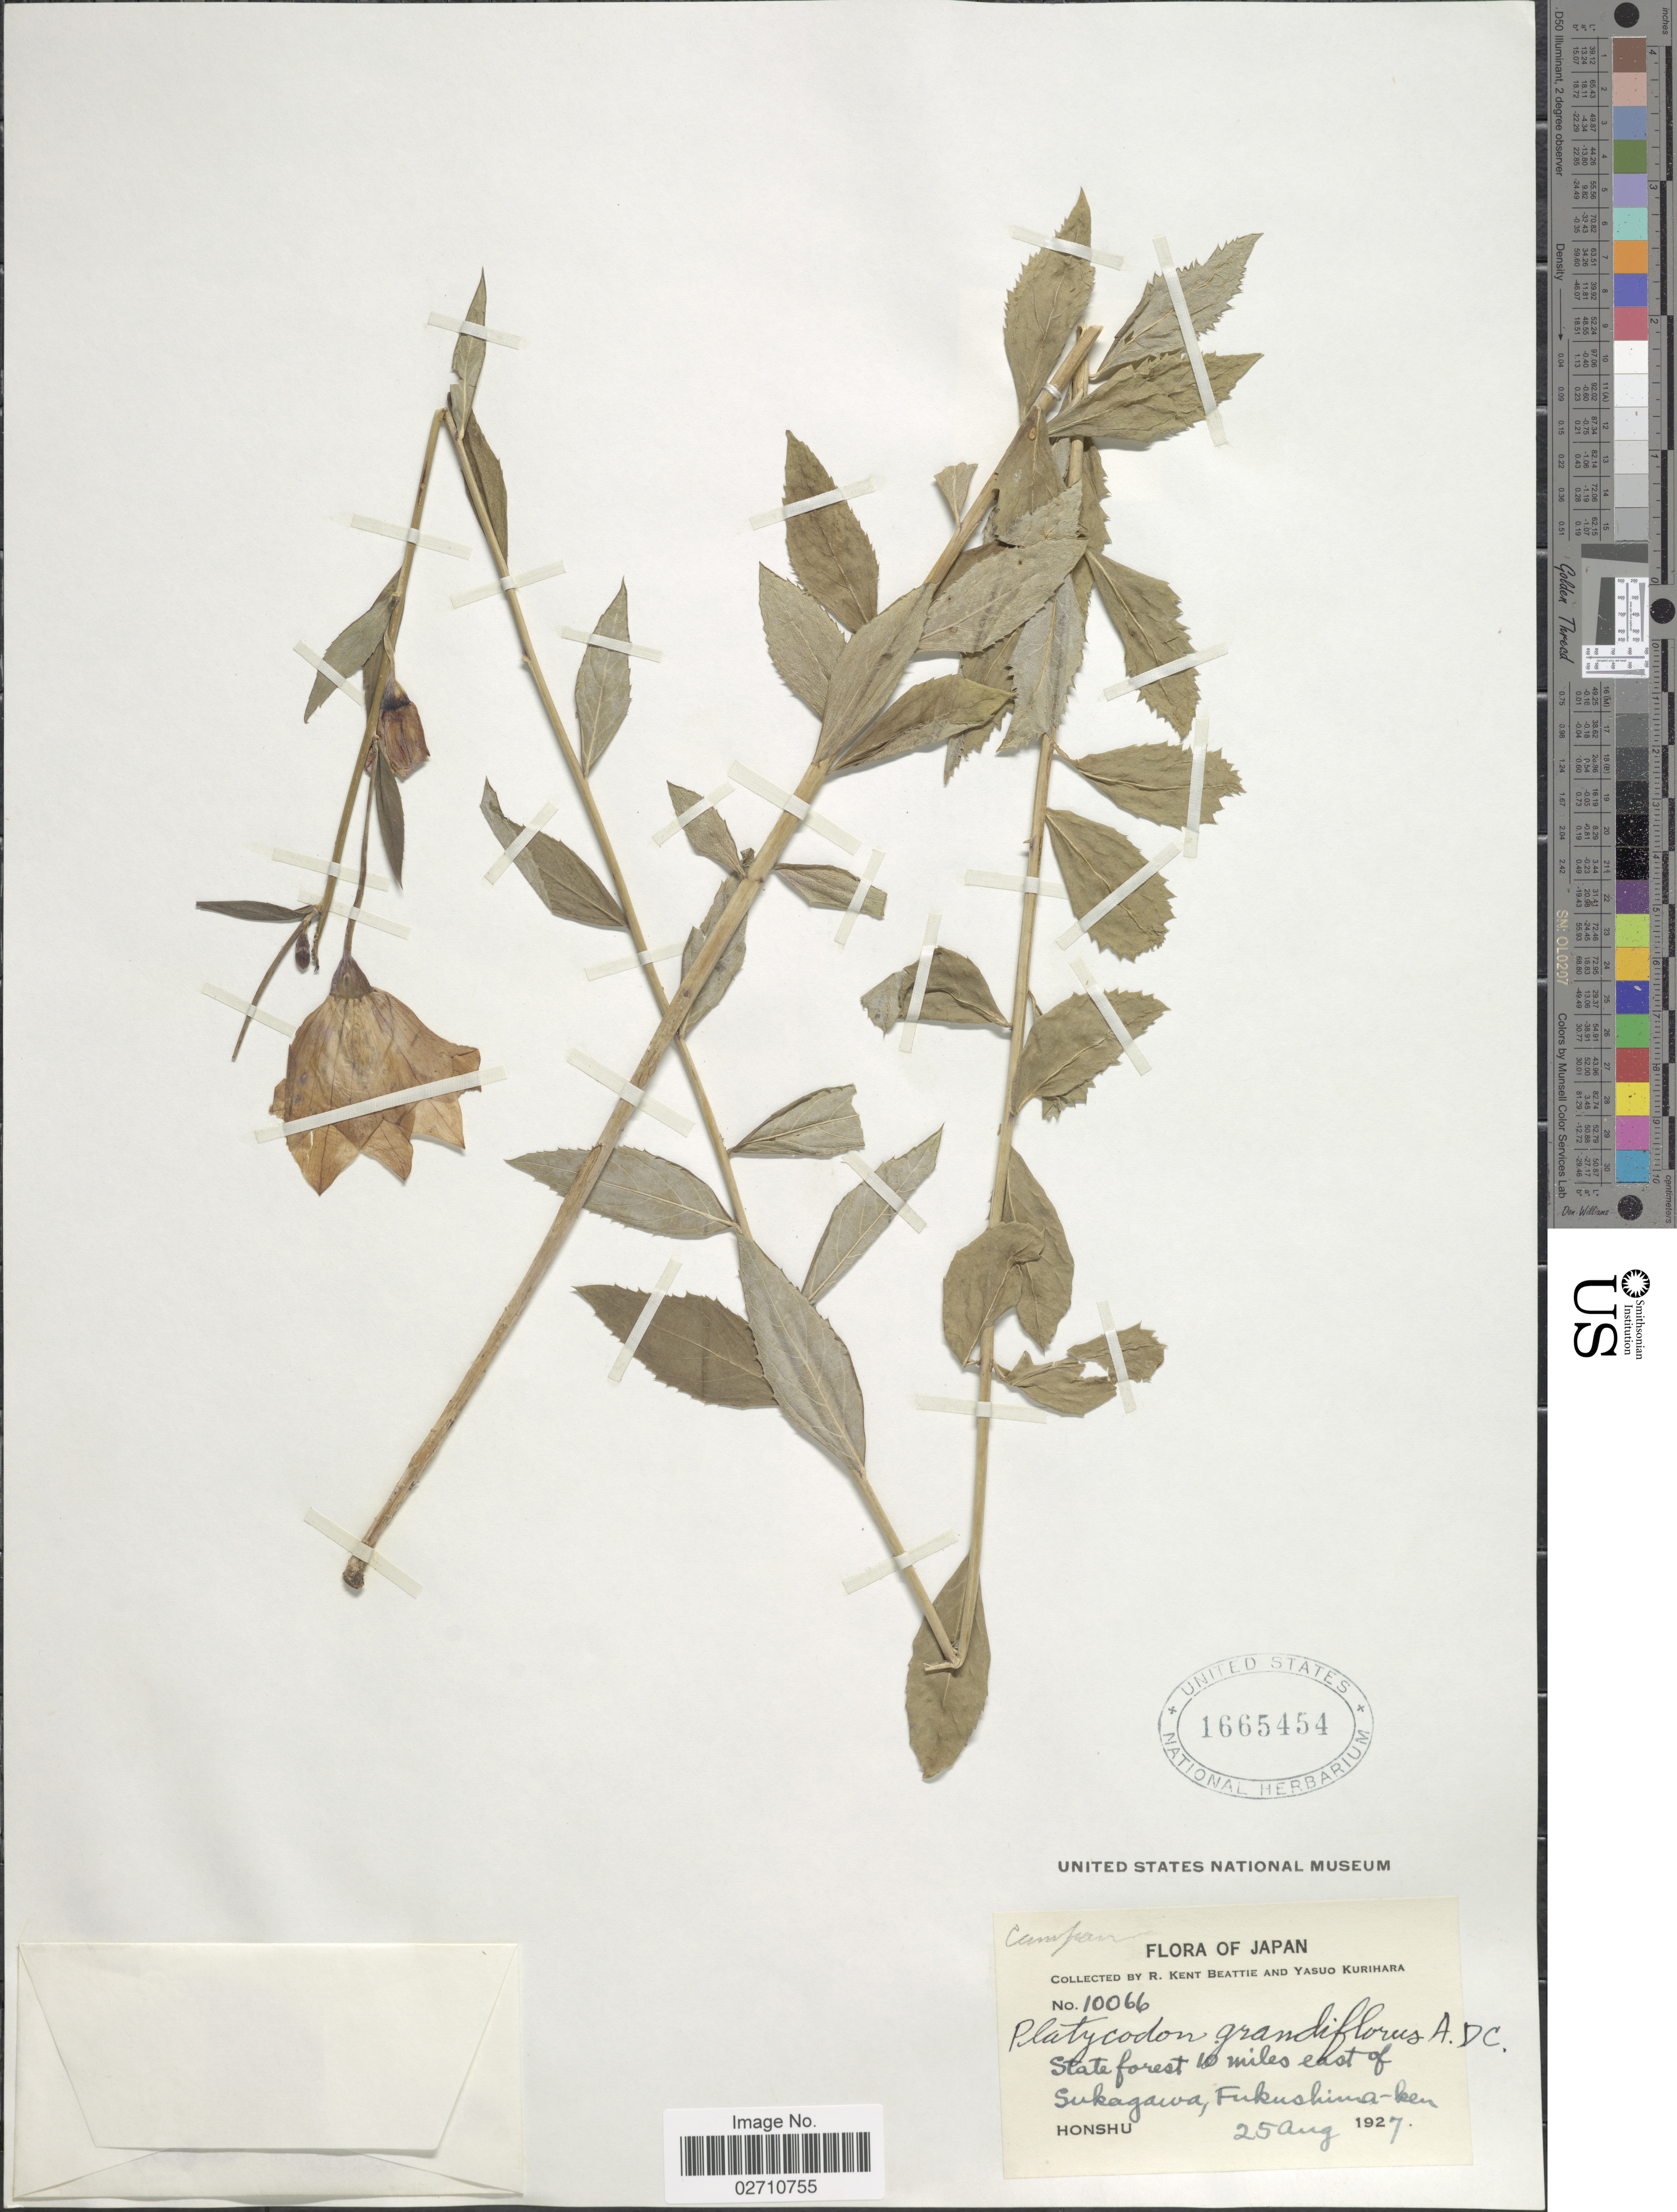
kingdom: Plantae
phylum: Tracheophyta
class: Magnoliopsida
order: Asterales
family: Campanulaceae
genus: Platycodon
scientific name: Platycodon grandiflorus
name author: (Jacq.) A. DC.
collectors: R. K. Beattie & Y. Kurihara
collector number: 10066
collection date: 1927-08-25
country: Japan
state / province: Hukusima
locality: State forest 10 miles east of Sukagawa, Fukushima-ken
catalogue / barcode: US 1665454